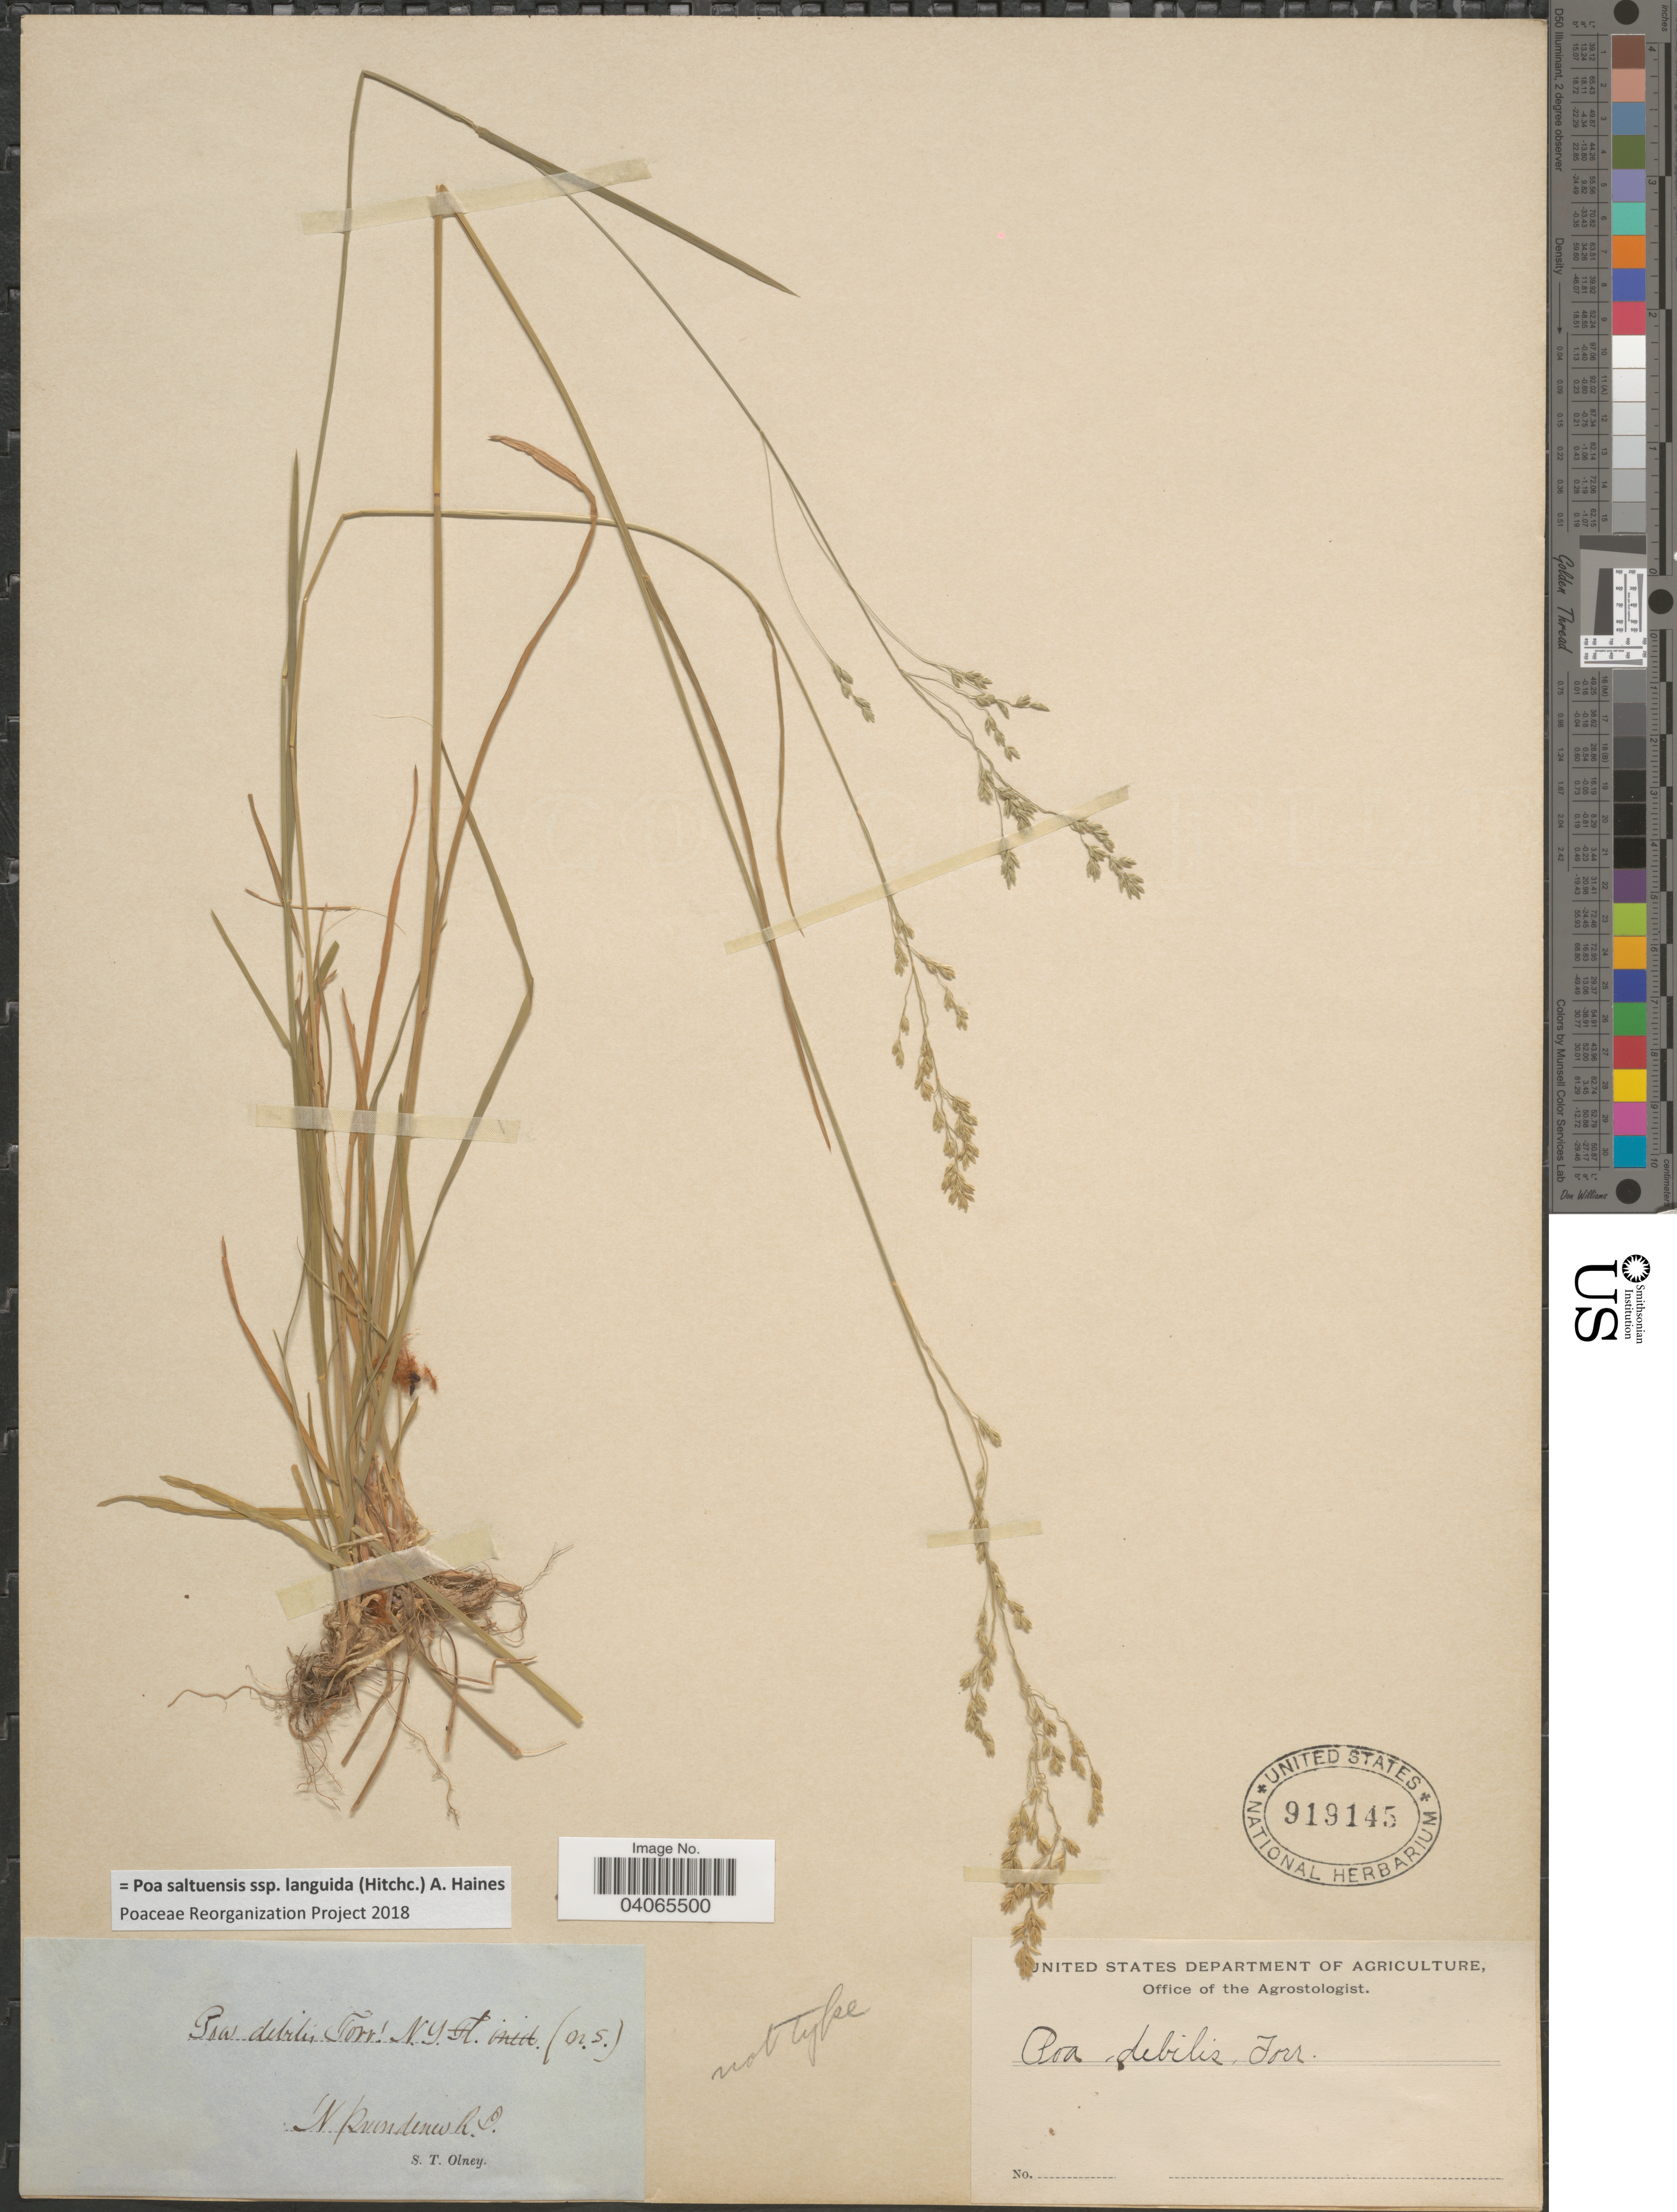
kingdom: Plantae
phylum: Tracheophyta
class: Liliopsida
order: Poales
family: Poaceae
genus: Poa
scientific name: Poa saltuensis subsp. languida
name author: (Hitchc.) A. Haines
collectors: S. Olney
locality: N Pundenw L.D. [interpreted] [unsure placement]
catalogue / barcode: US 919145